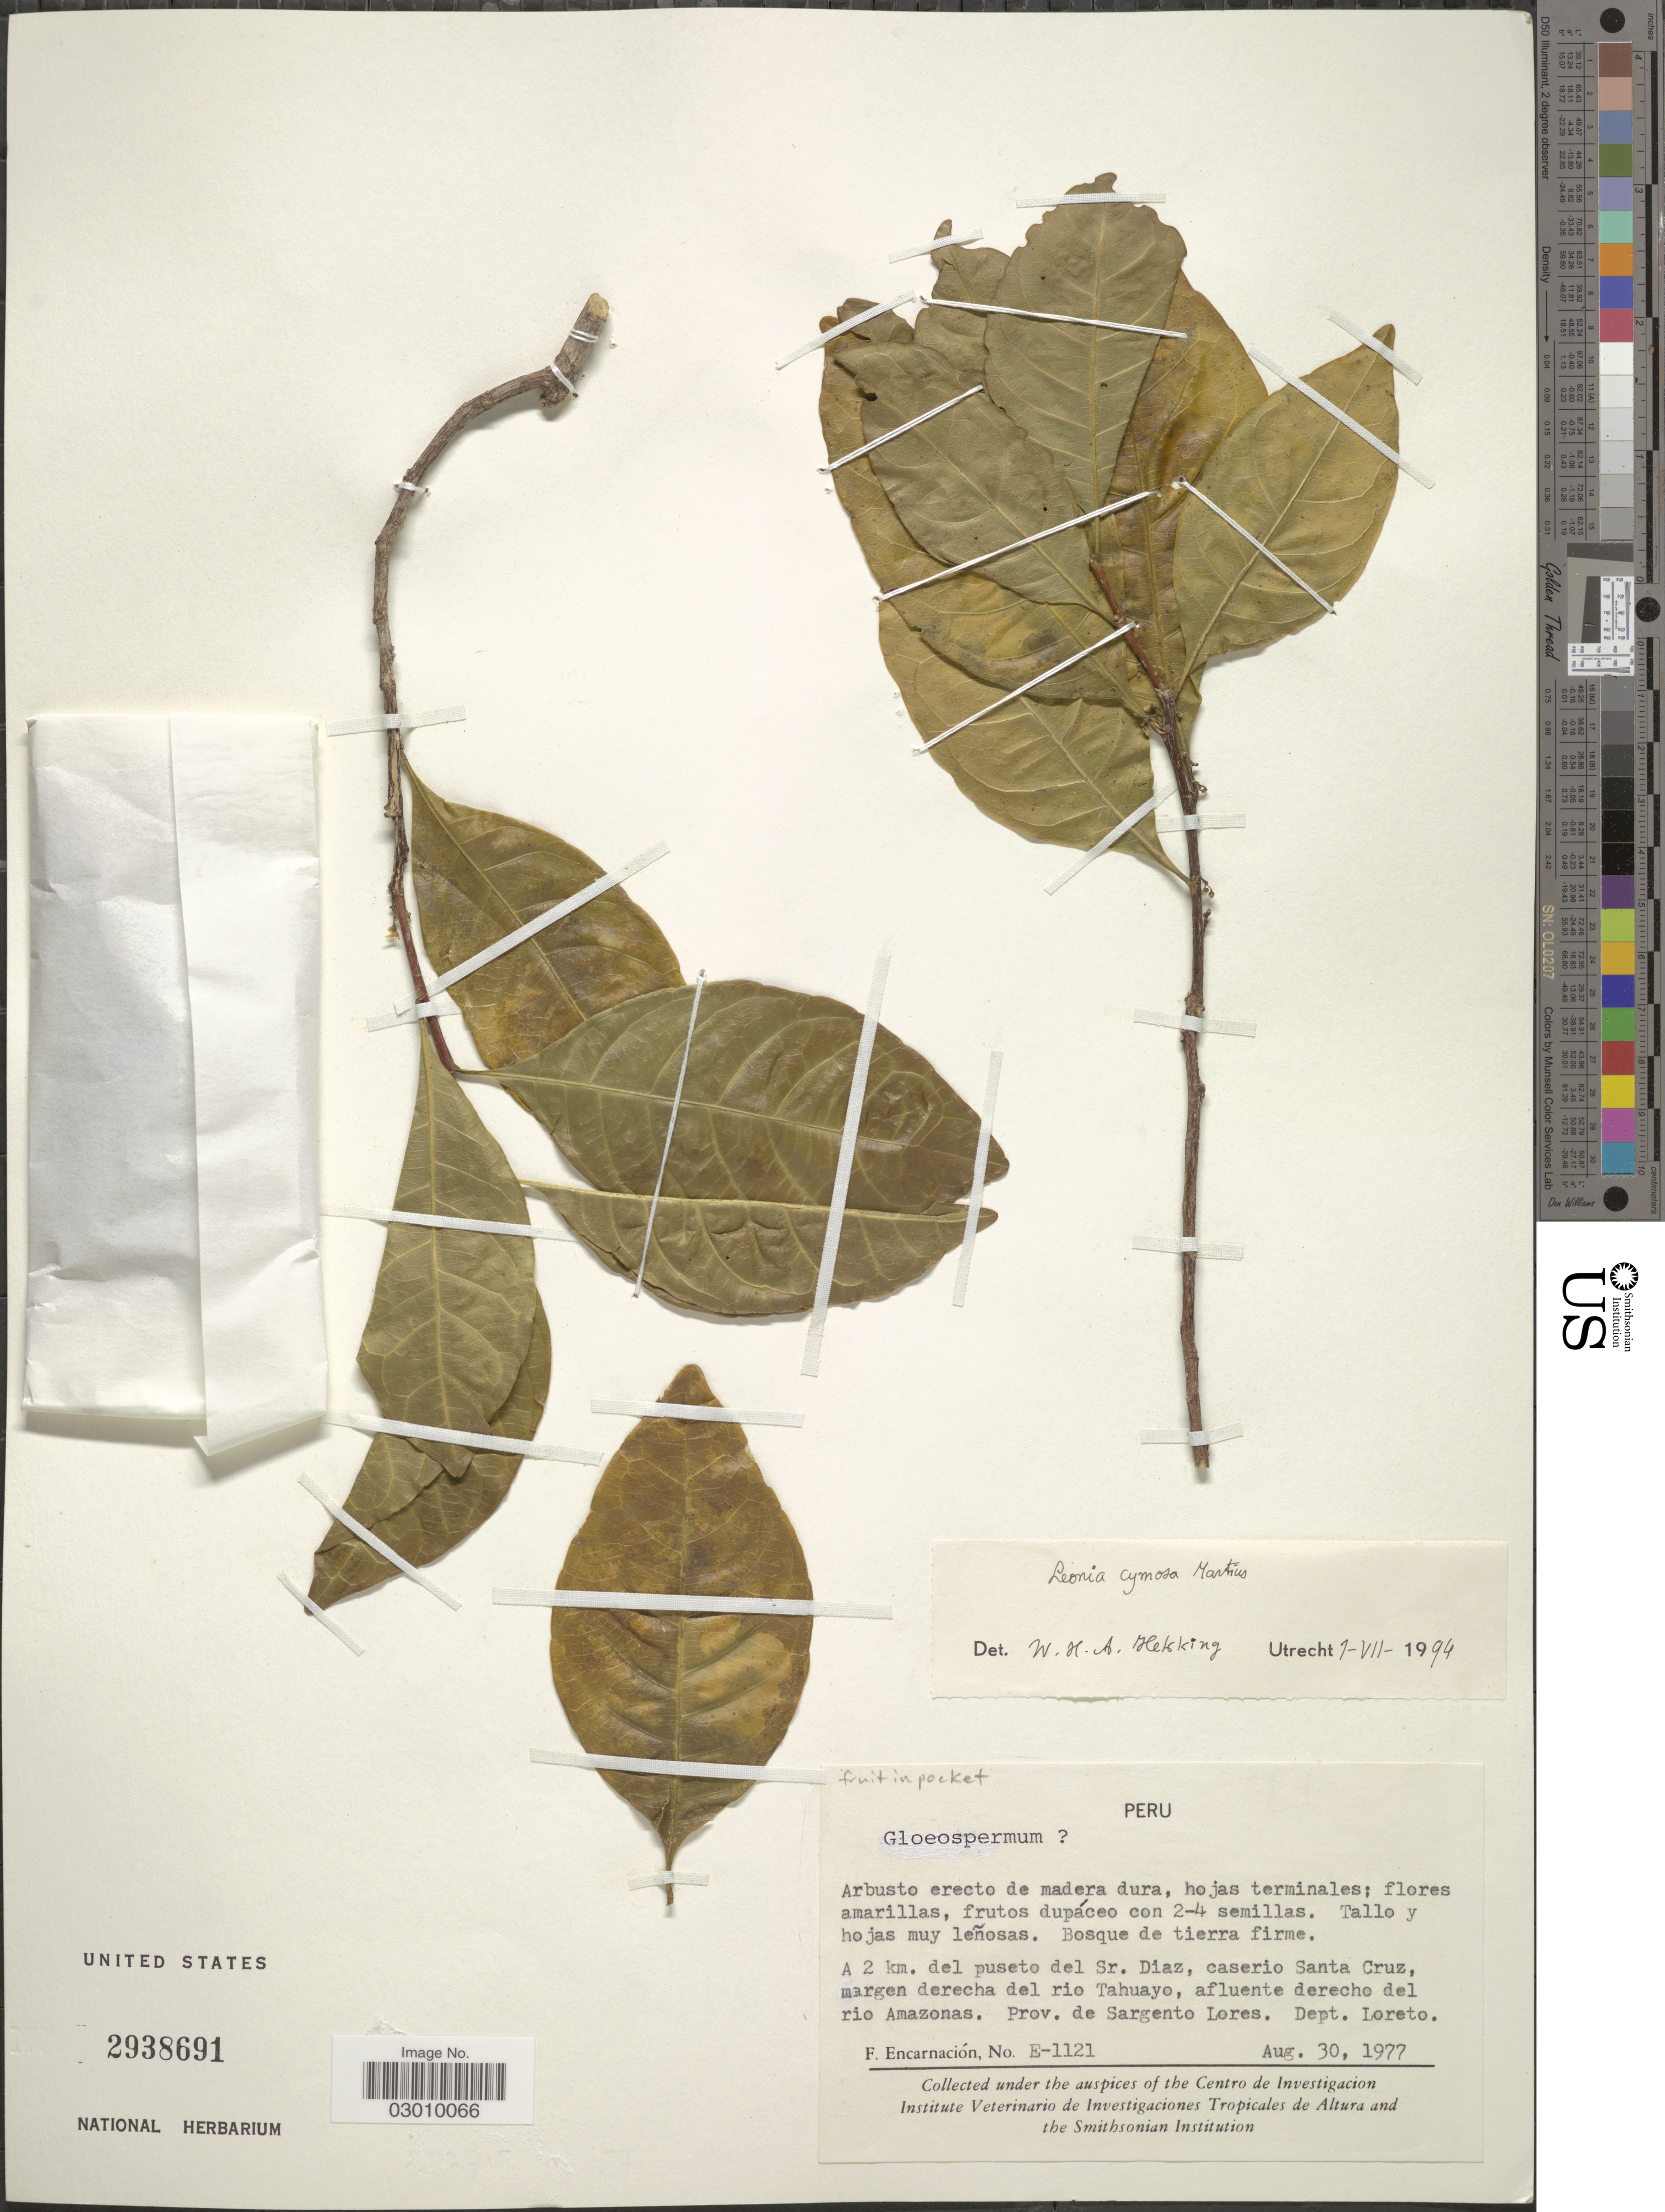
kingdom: Plantae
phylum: Tracheophyta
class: Magnoliopsida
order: Malpighiales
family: Violaceae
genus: Leonia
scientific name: Leonia cymosa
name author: Mart.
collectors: F. Encarnación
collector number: E-1121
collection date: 1977-08-30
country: Peru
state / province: Loreto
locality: A 2 km. del puseto del Sr. Diaz, caserio Santa Cruz, margen derecha del rio Tahuayo, afluente derecho del rio Amazonas, Prov. de Sargento Lores, Dept. Loreto.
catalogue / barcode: US 2938691